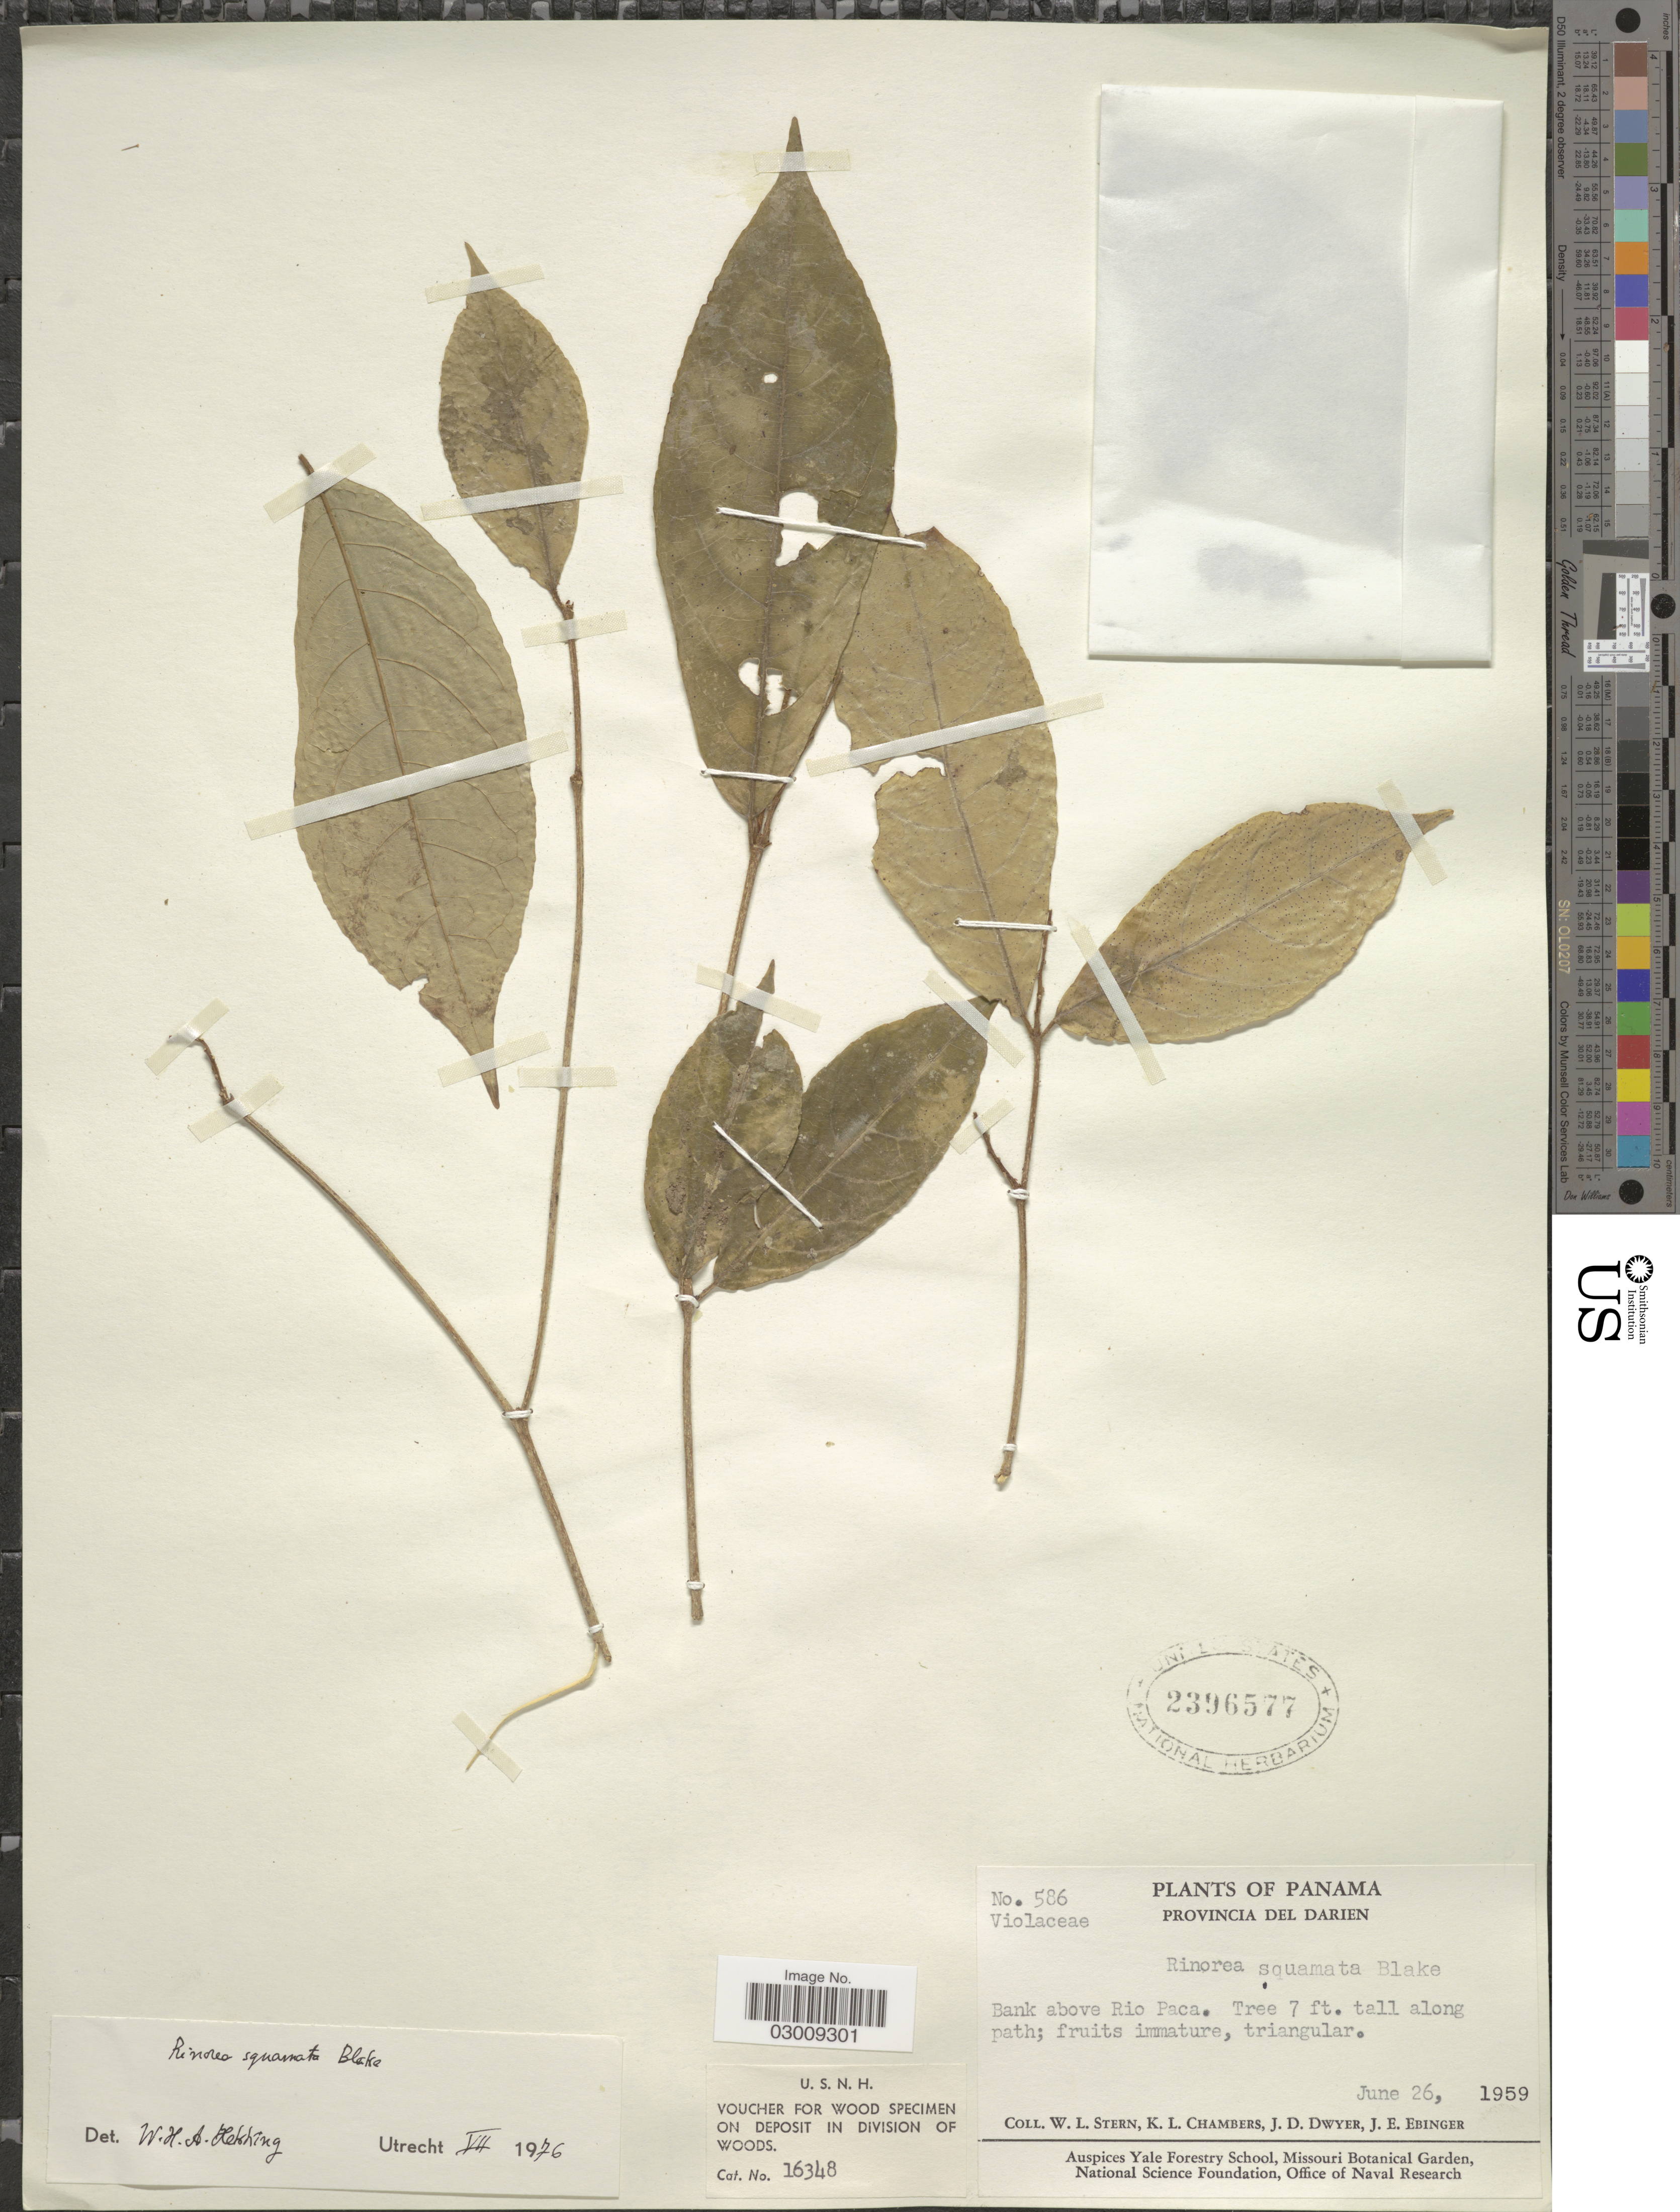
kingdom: Plantae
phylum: Tracheophyta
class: Magnoliopsida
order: Malpighiales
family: Violaceae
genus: Rinorea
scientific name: Rinorea squamata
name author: S.F. Blake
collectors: W. L. Stern, K. Chambers, J. D. Dwyer & J. Ebinger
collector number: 586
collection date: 1959-06-26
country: Panama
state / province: Darién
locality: Bank above Rio Paca.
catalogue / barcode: US 2396577